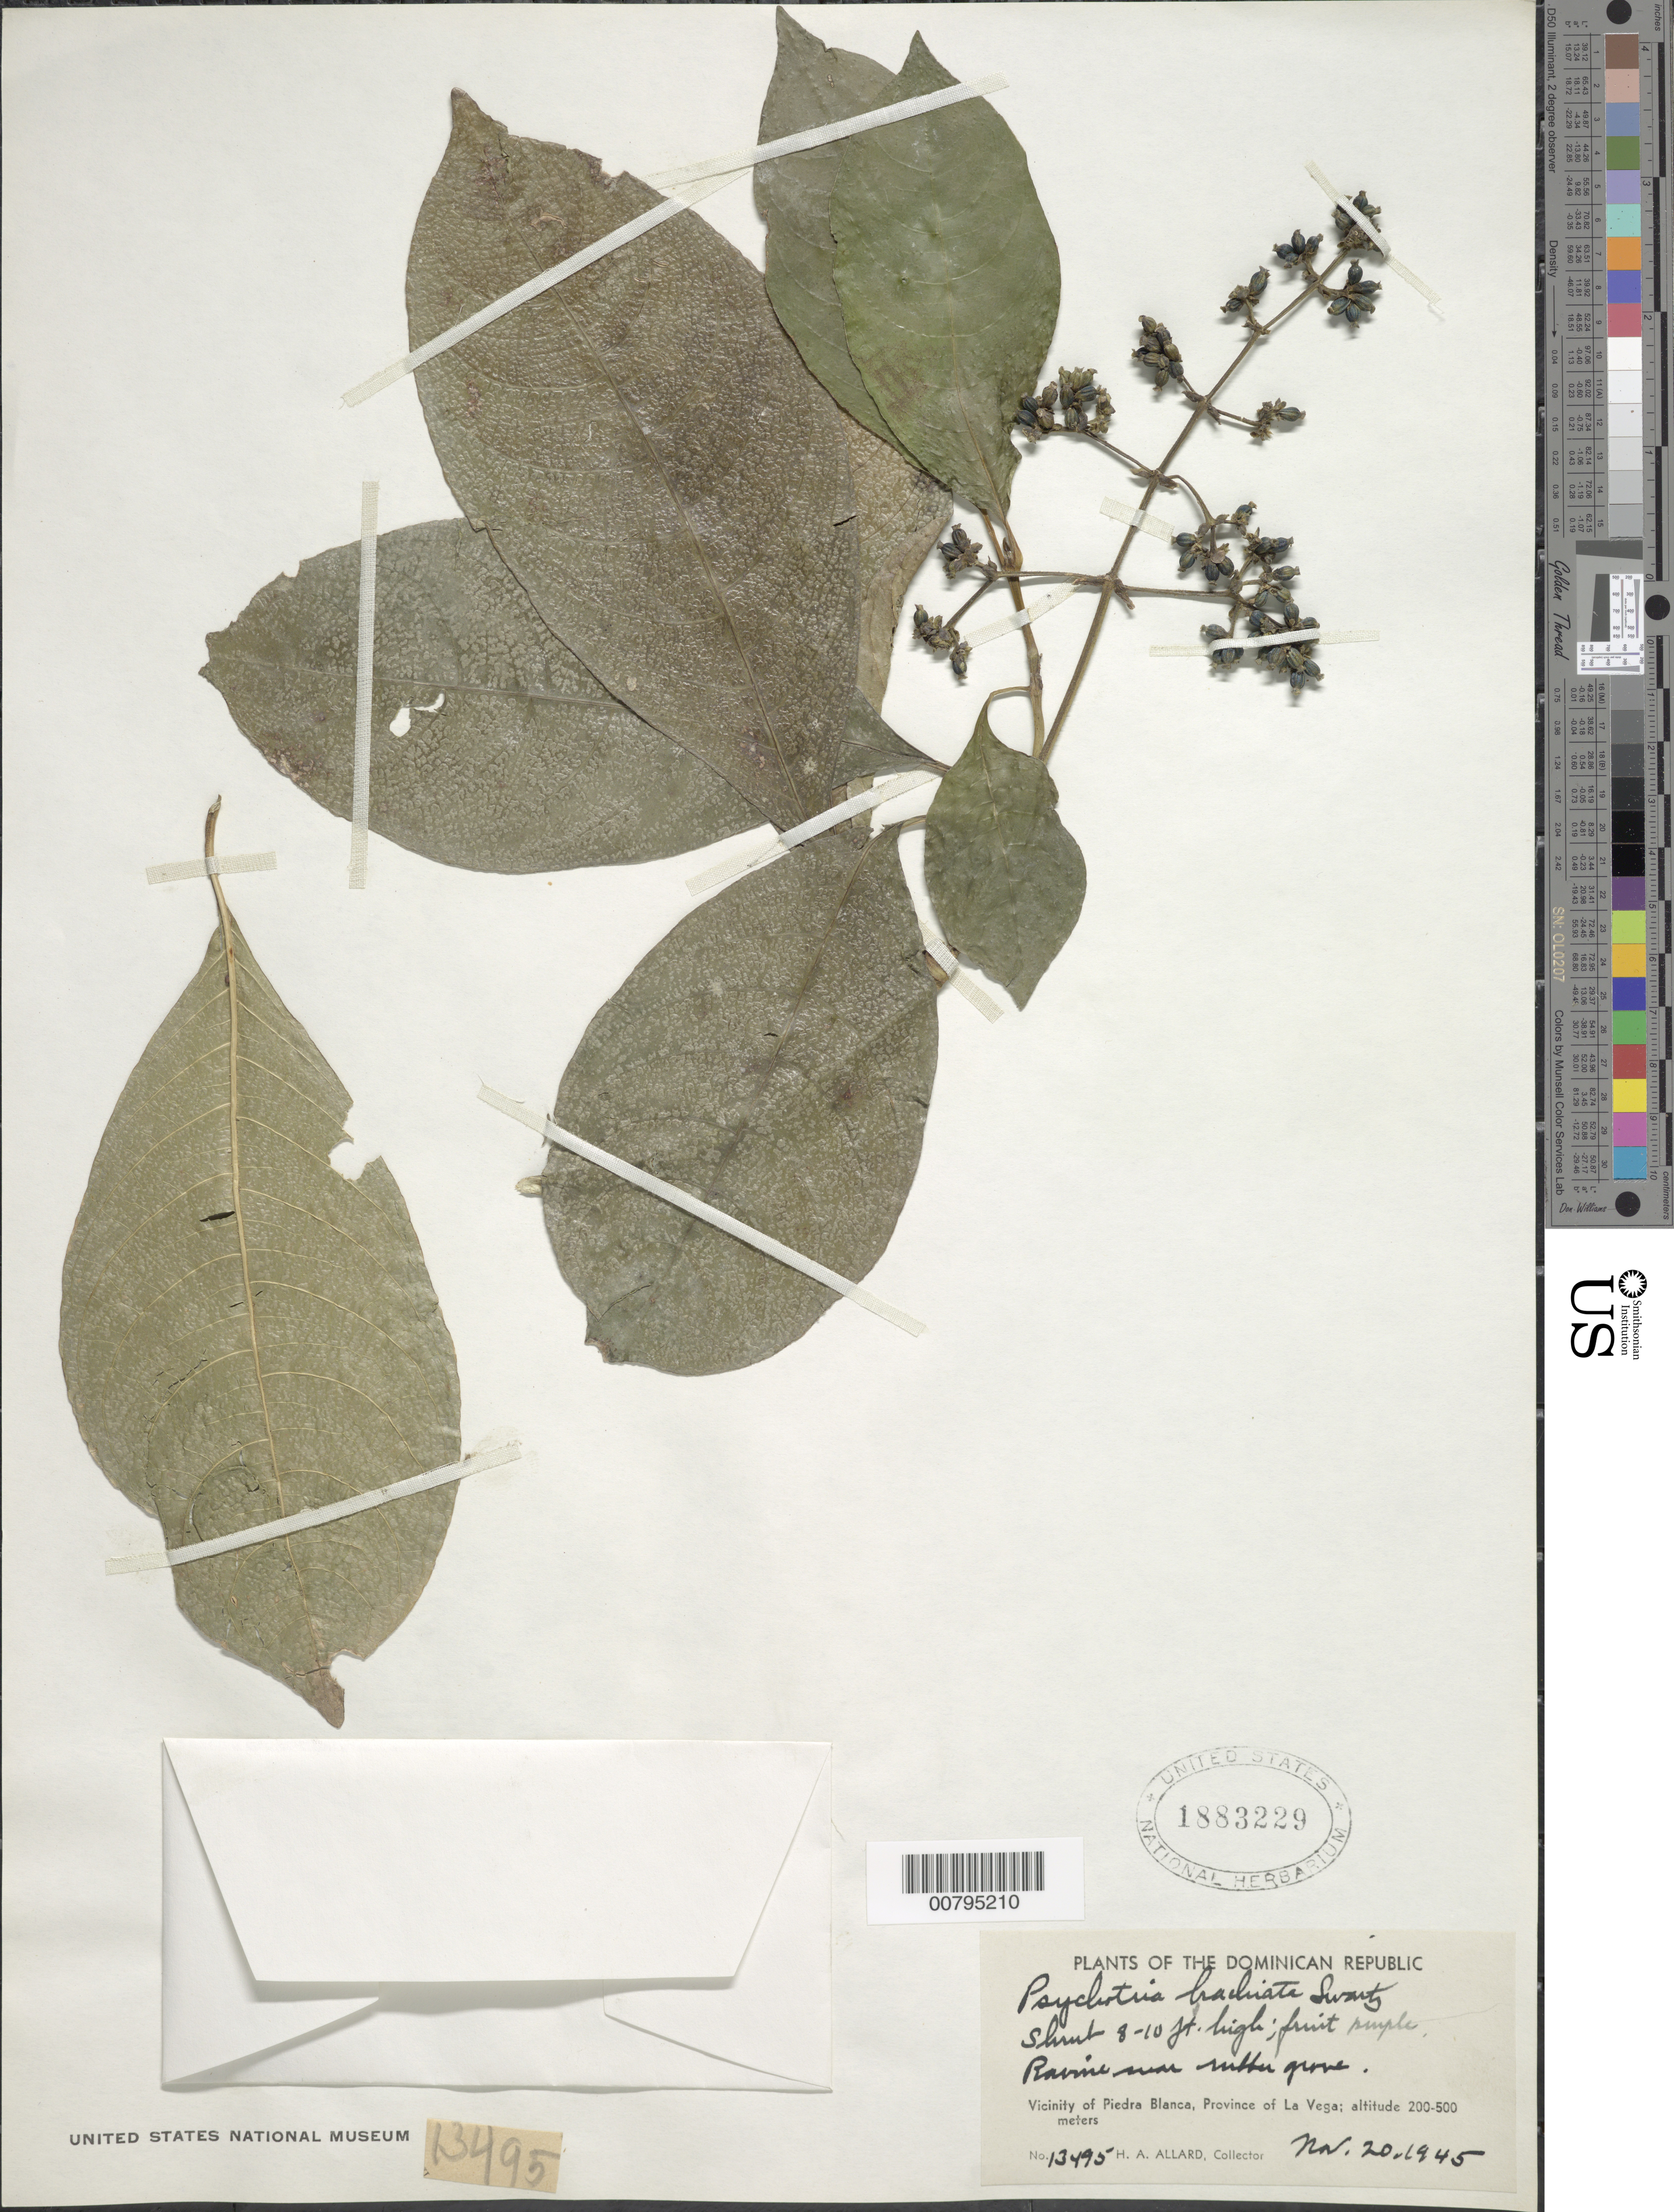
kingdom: Plantae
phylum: Tracheophyta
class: Magnoliopsida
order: Gentianales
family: Rubiaceae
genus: Psychotria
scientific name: Psychotria brachiata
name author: Sw.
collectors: H. A. Allard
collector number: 13495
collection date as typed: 20 Nov 1945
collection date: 1945-11-20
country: Dominican Republic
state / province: La Vega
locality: Vicinity of Piedra Blanca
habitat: Ravine near rubber grove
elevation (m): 200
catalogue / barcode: US 1883229